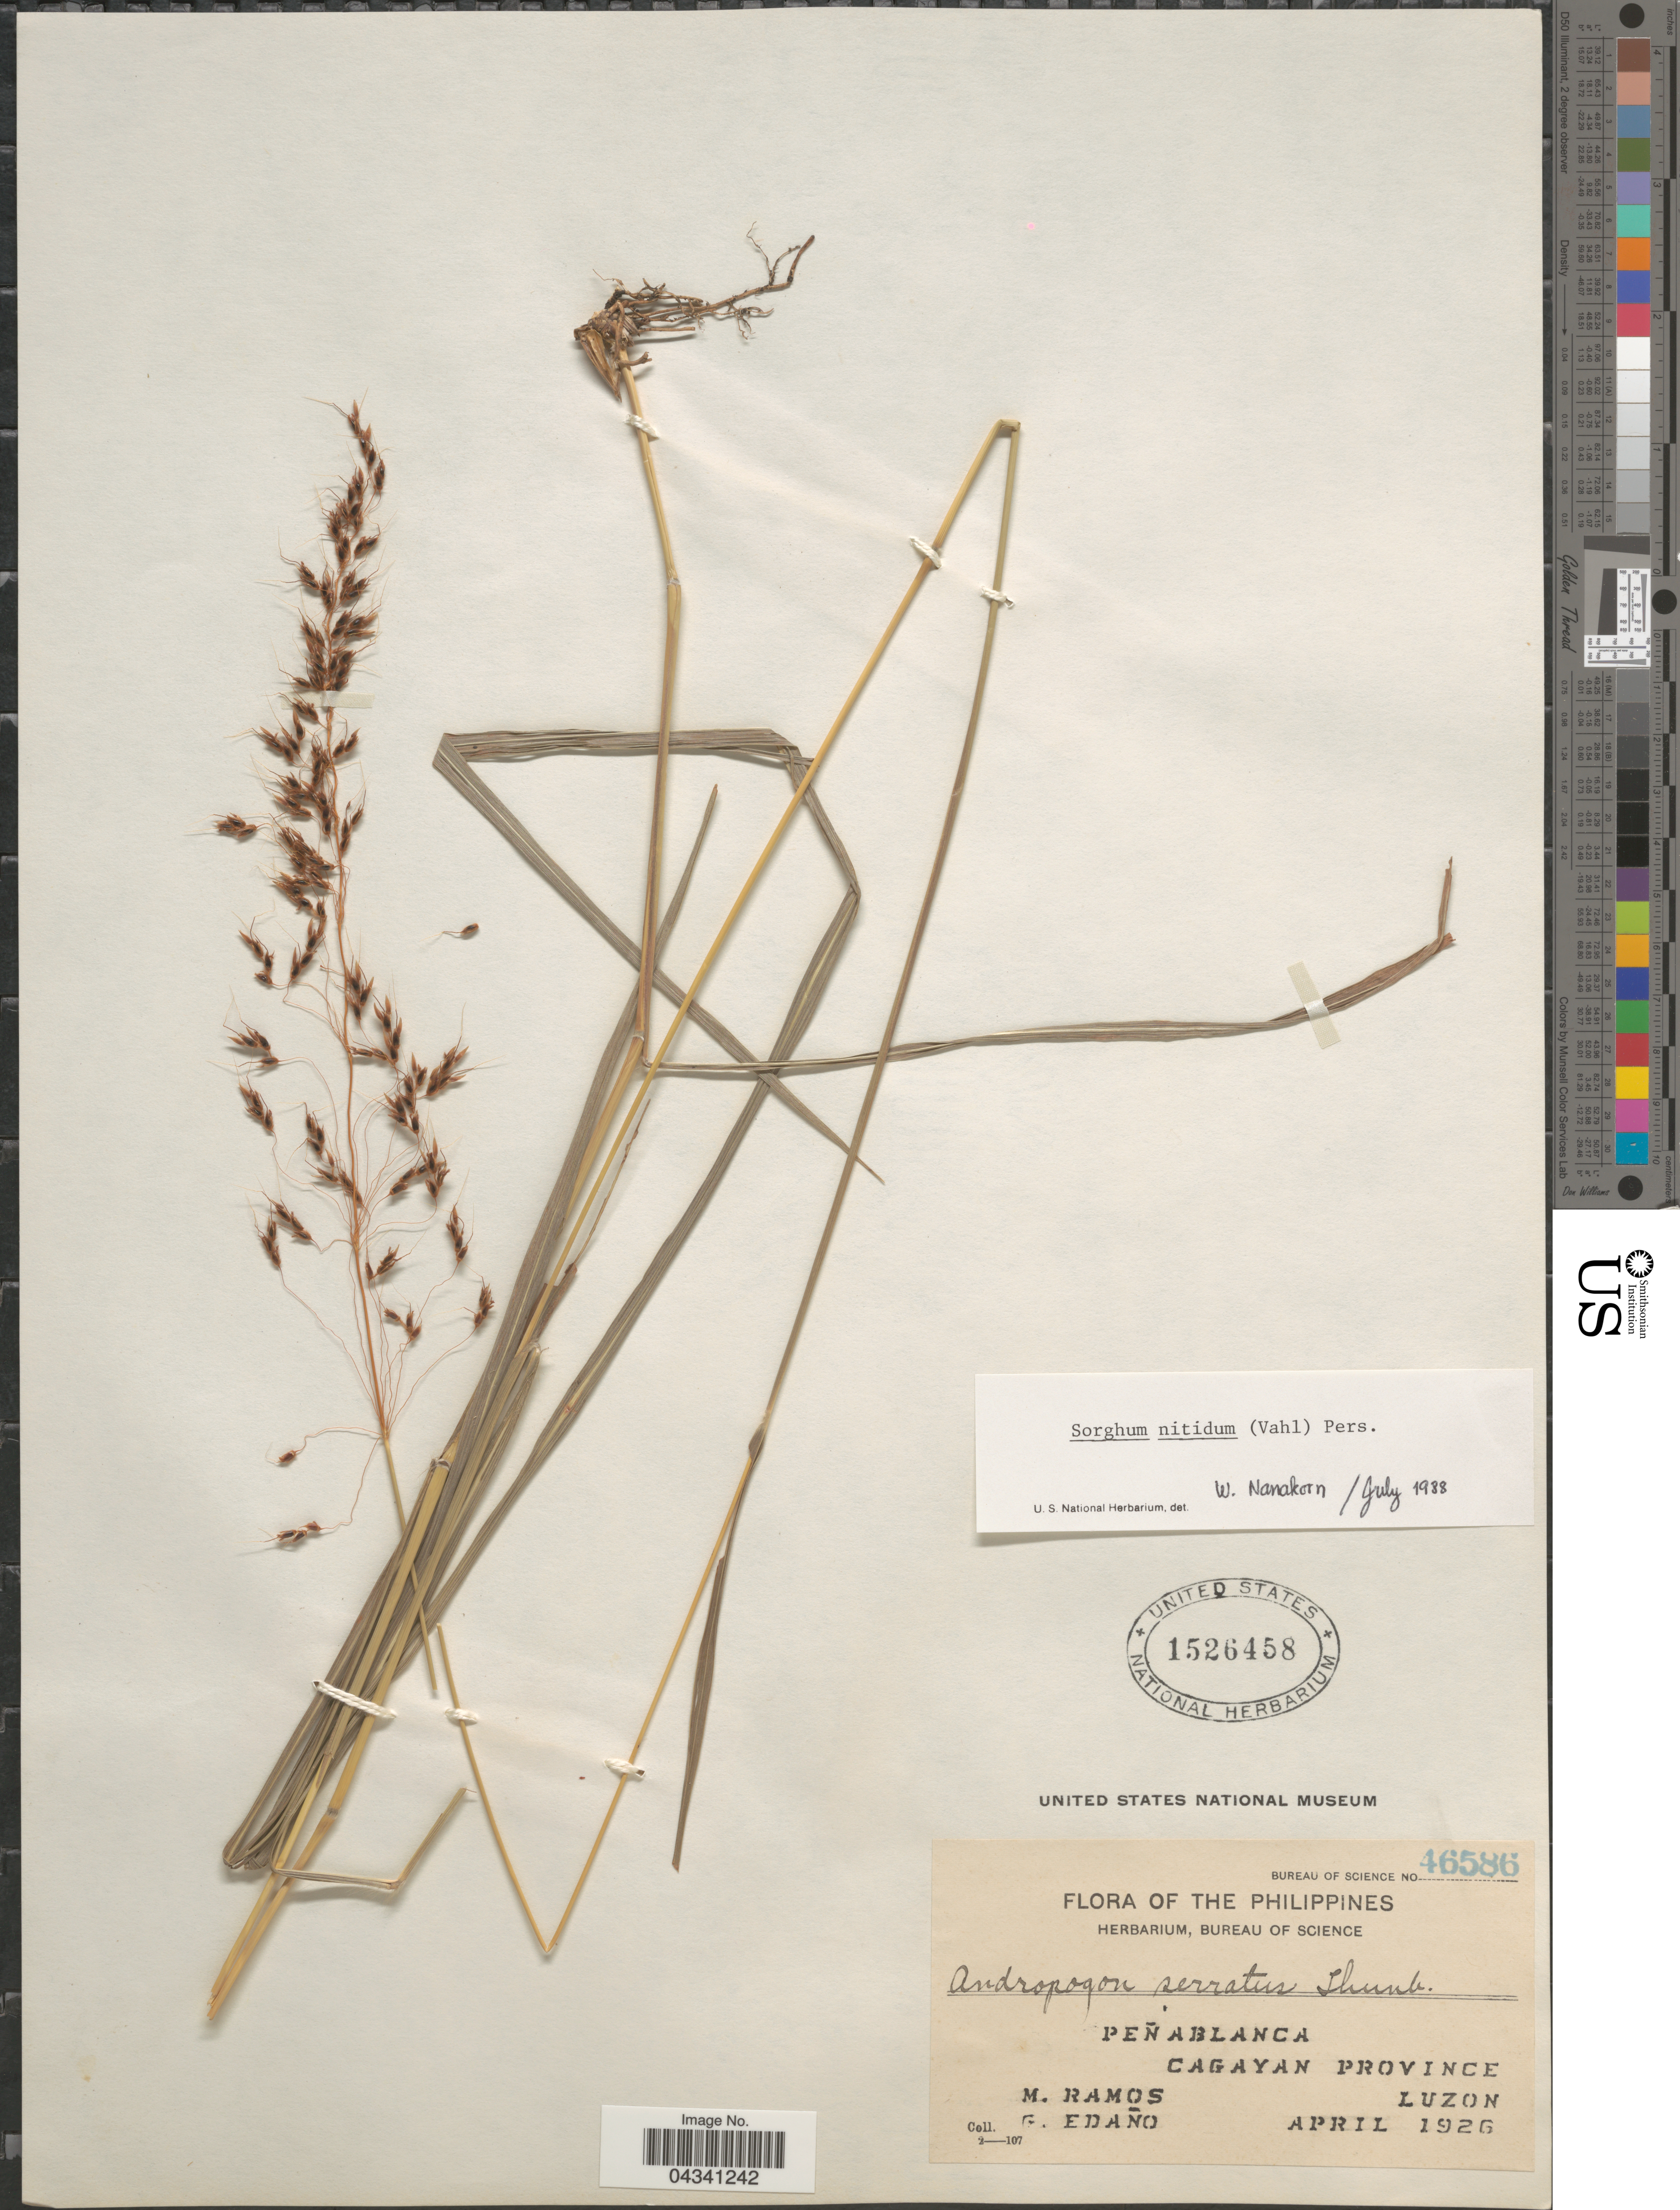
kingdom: Plantae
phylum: Tracheophyta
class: Liliopsida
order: Poales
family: Poaceae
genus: Sorghum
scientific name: Sorghum nitidum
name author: (Vahl) Pers.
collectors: M. Ramos & G. Edaño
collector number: Bureau of Science 46586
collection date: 1926-04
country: Philippines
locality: Peñablanca. Cagayan Province. Luzon.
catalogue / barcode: US 1526458